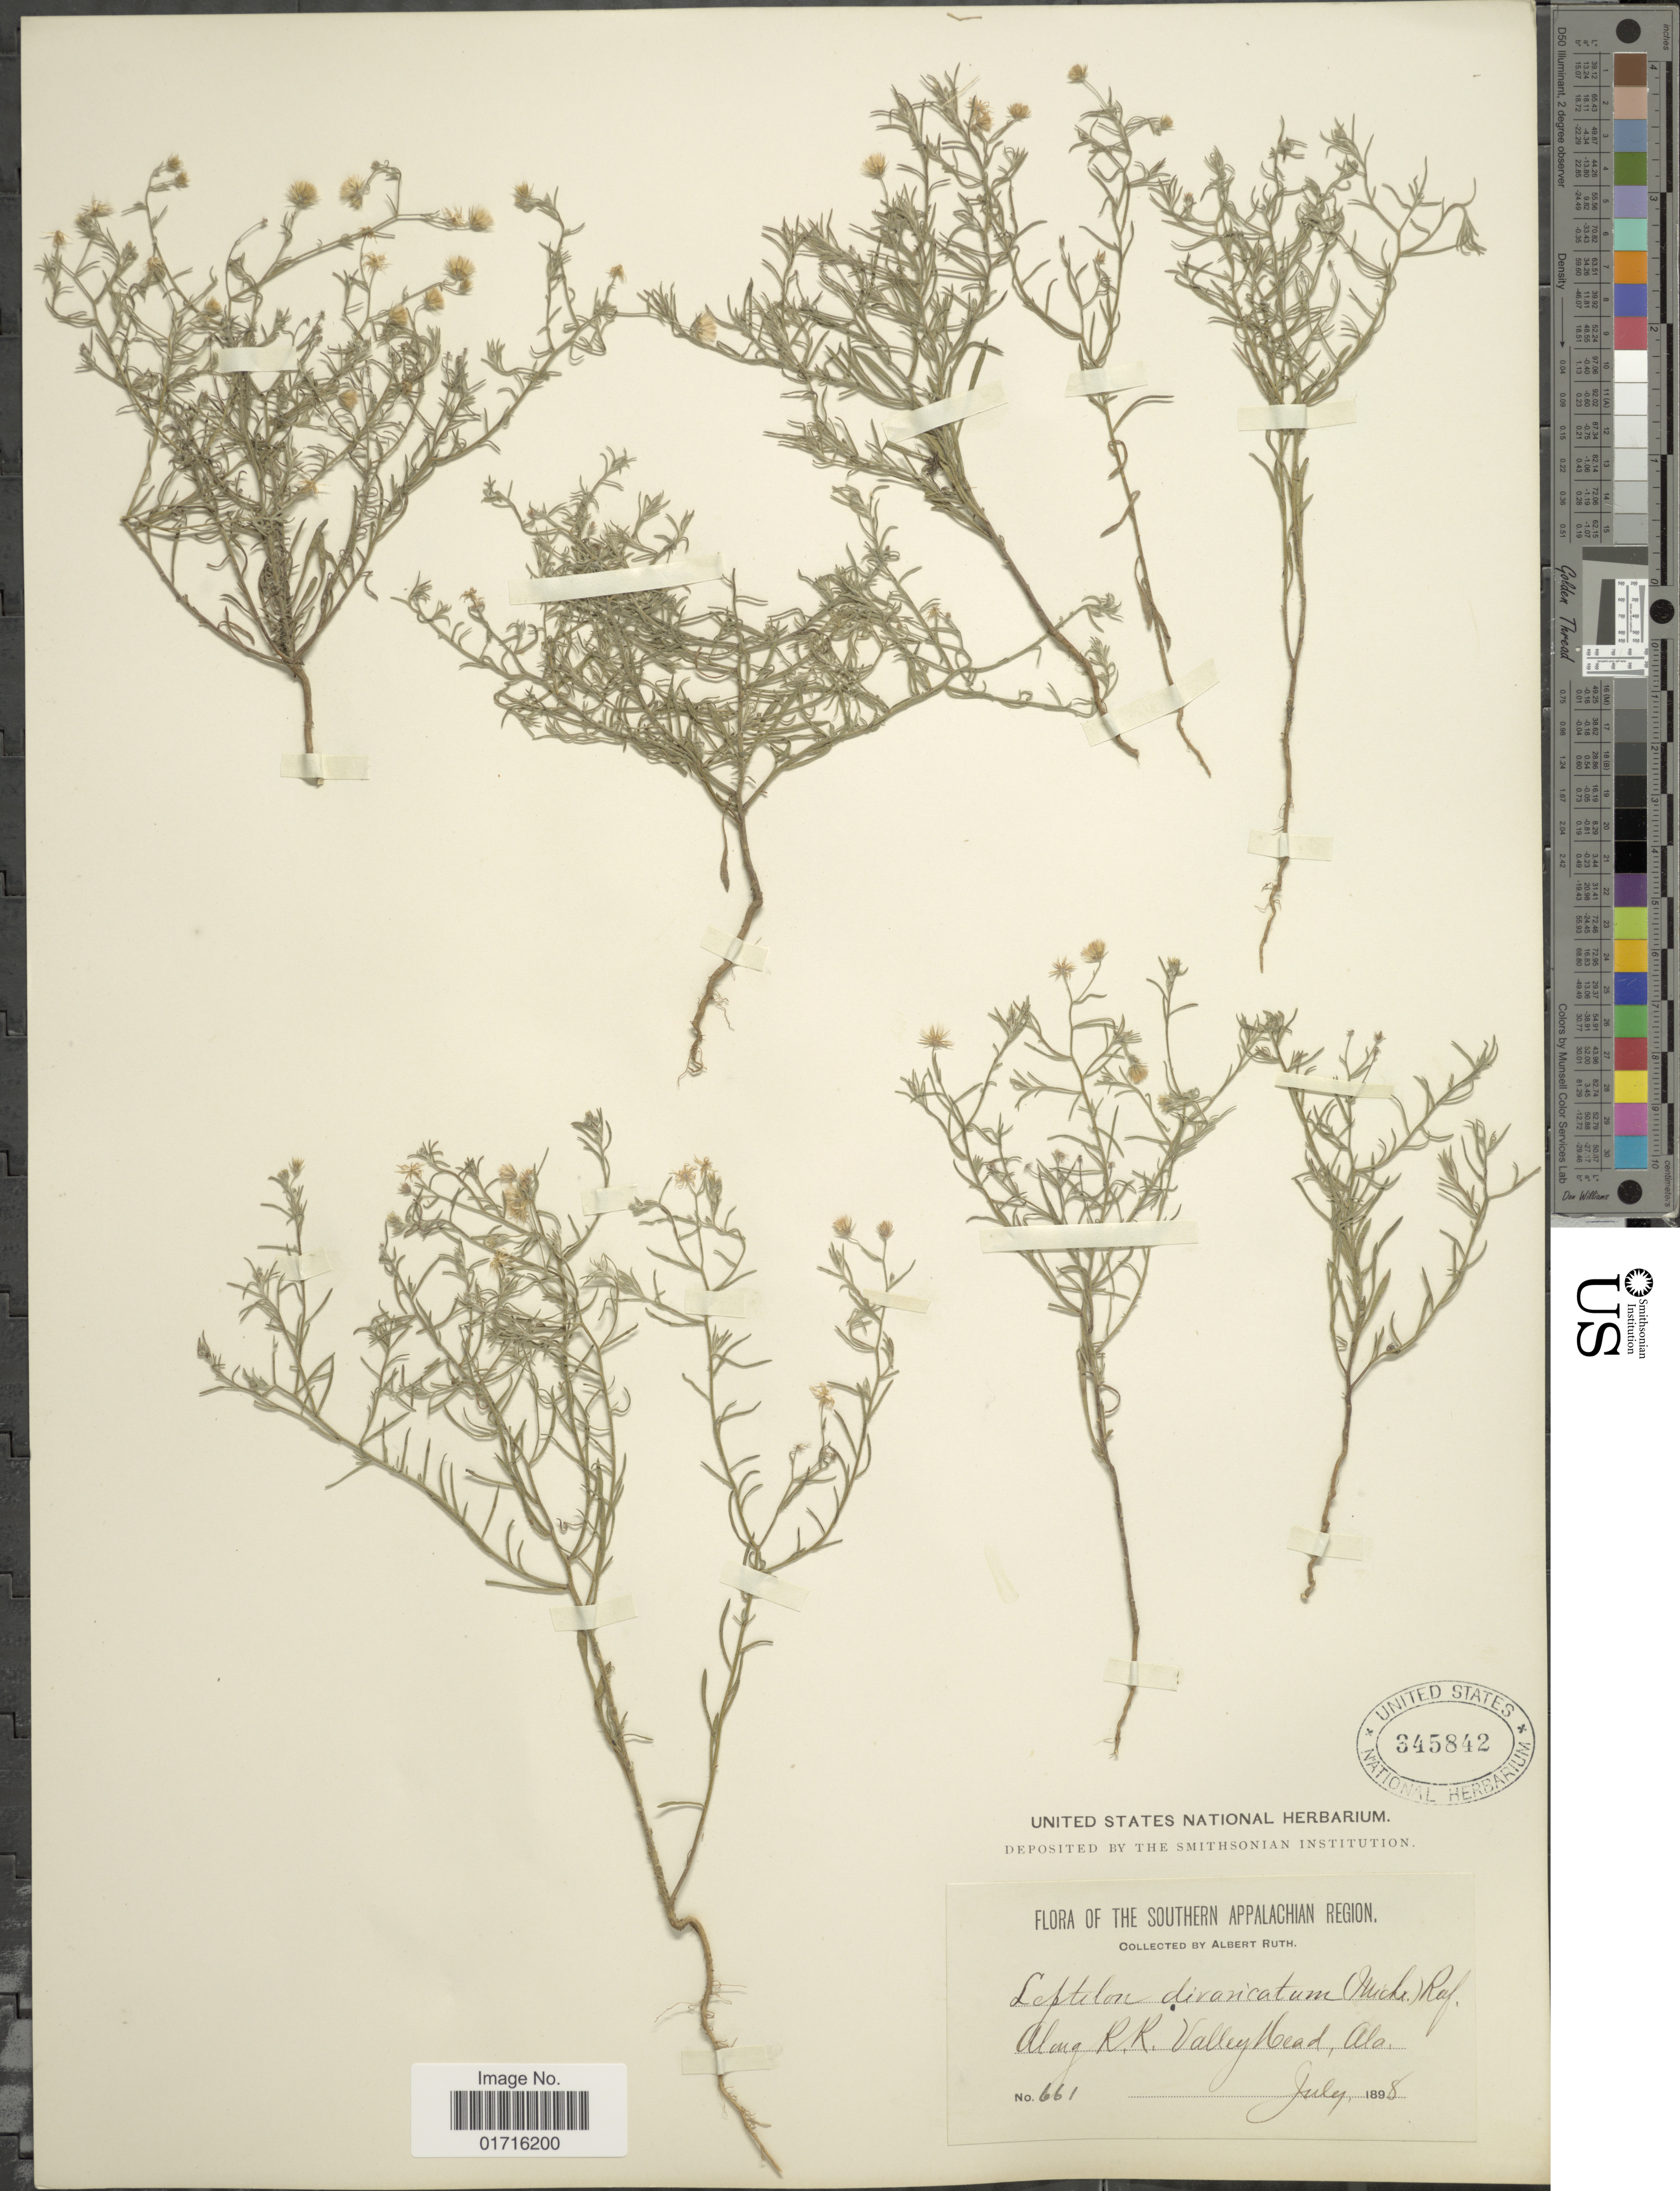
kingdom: Plantae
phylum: Tracheophyta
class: Magnoliopsida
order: Asterales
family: Asteraceae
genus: Conyza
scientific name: Conyza divaricata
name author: Spreng.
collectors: A. Ruth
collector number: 661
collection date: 1898-07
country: United States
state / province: Alabama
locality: Southern Appalachian Region, Along R.K. Valley Head, Ala.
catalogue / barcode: US 345842